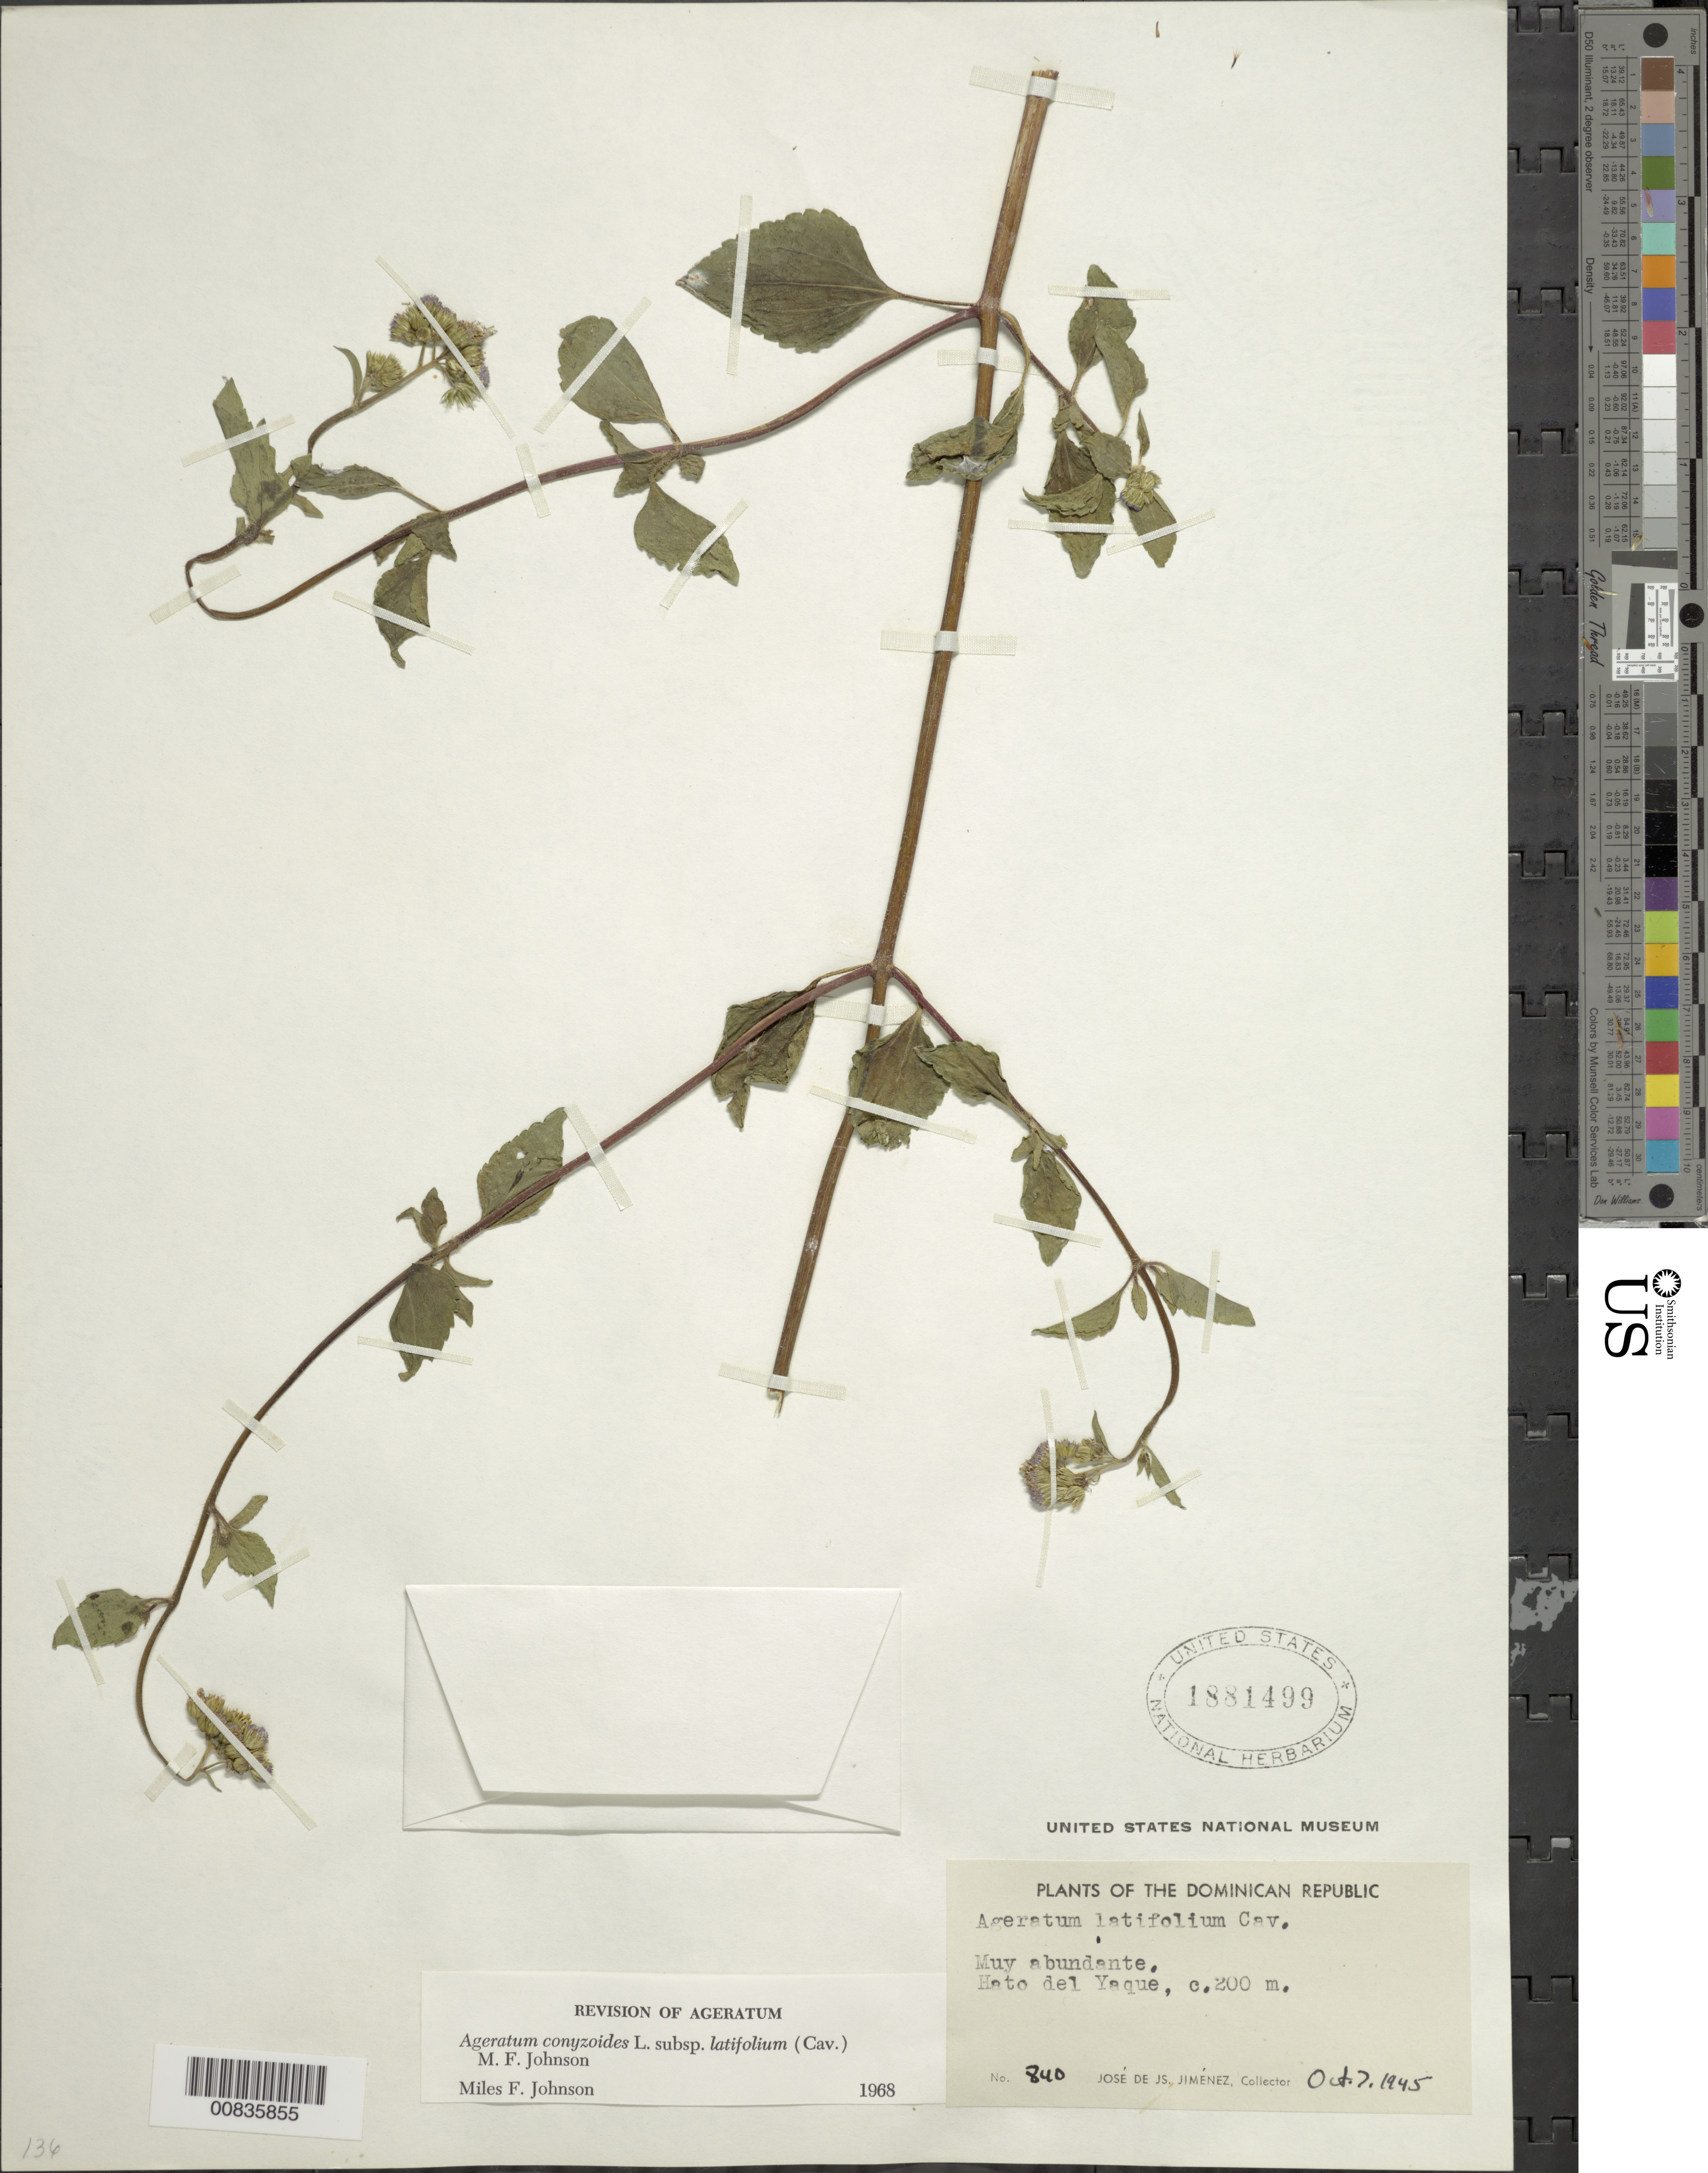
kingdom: Plantae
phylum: Tracheophyta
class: Magnoliopsida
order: Asterales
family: Asteraceae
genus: Ageratum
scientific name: Ageratum conyzoides subsp. latifolium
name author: (Cav.) M.F. Johnson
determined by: Johnson, M. F.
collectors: J. J. Jiménez Almonte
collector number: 840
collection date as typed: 07 Oct 1945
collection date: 1945-10-07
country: Dominican Republic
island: Hispaniola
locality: Hato del Yaque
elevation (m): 200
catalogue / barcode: US 1881499